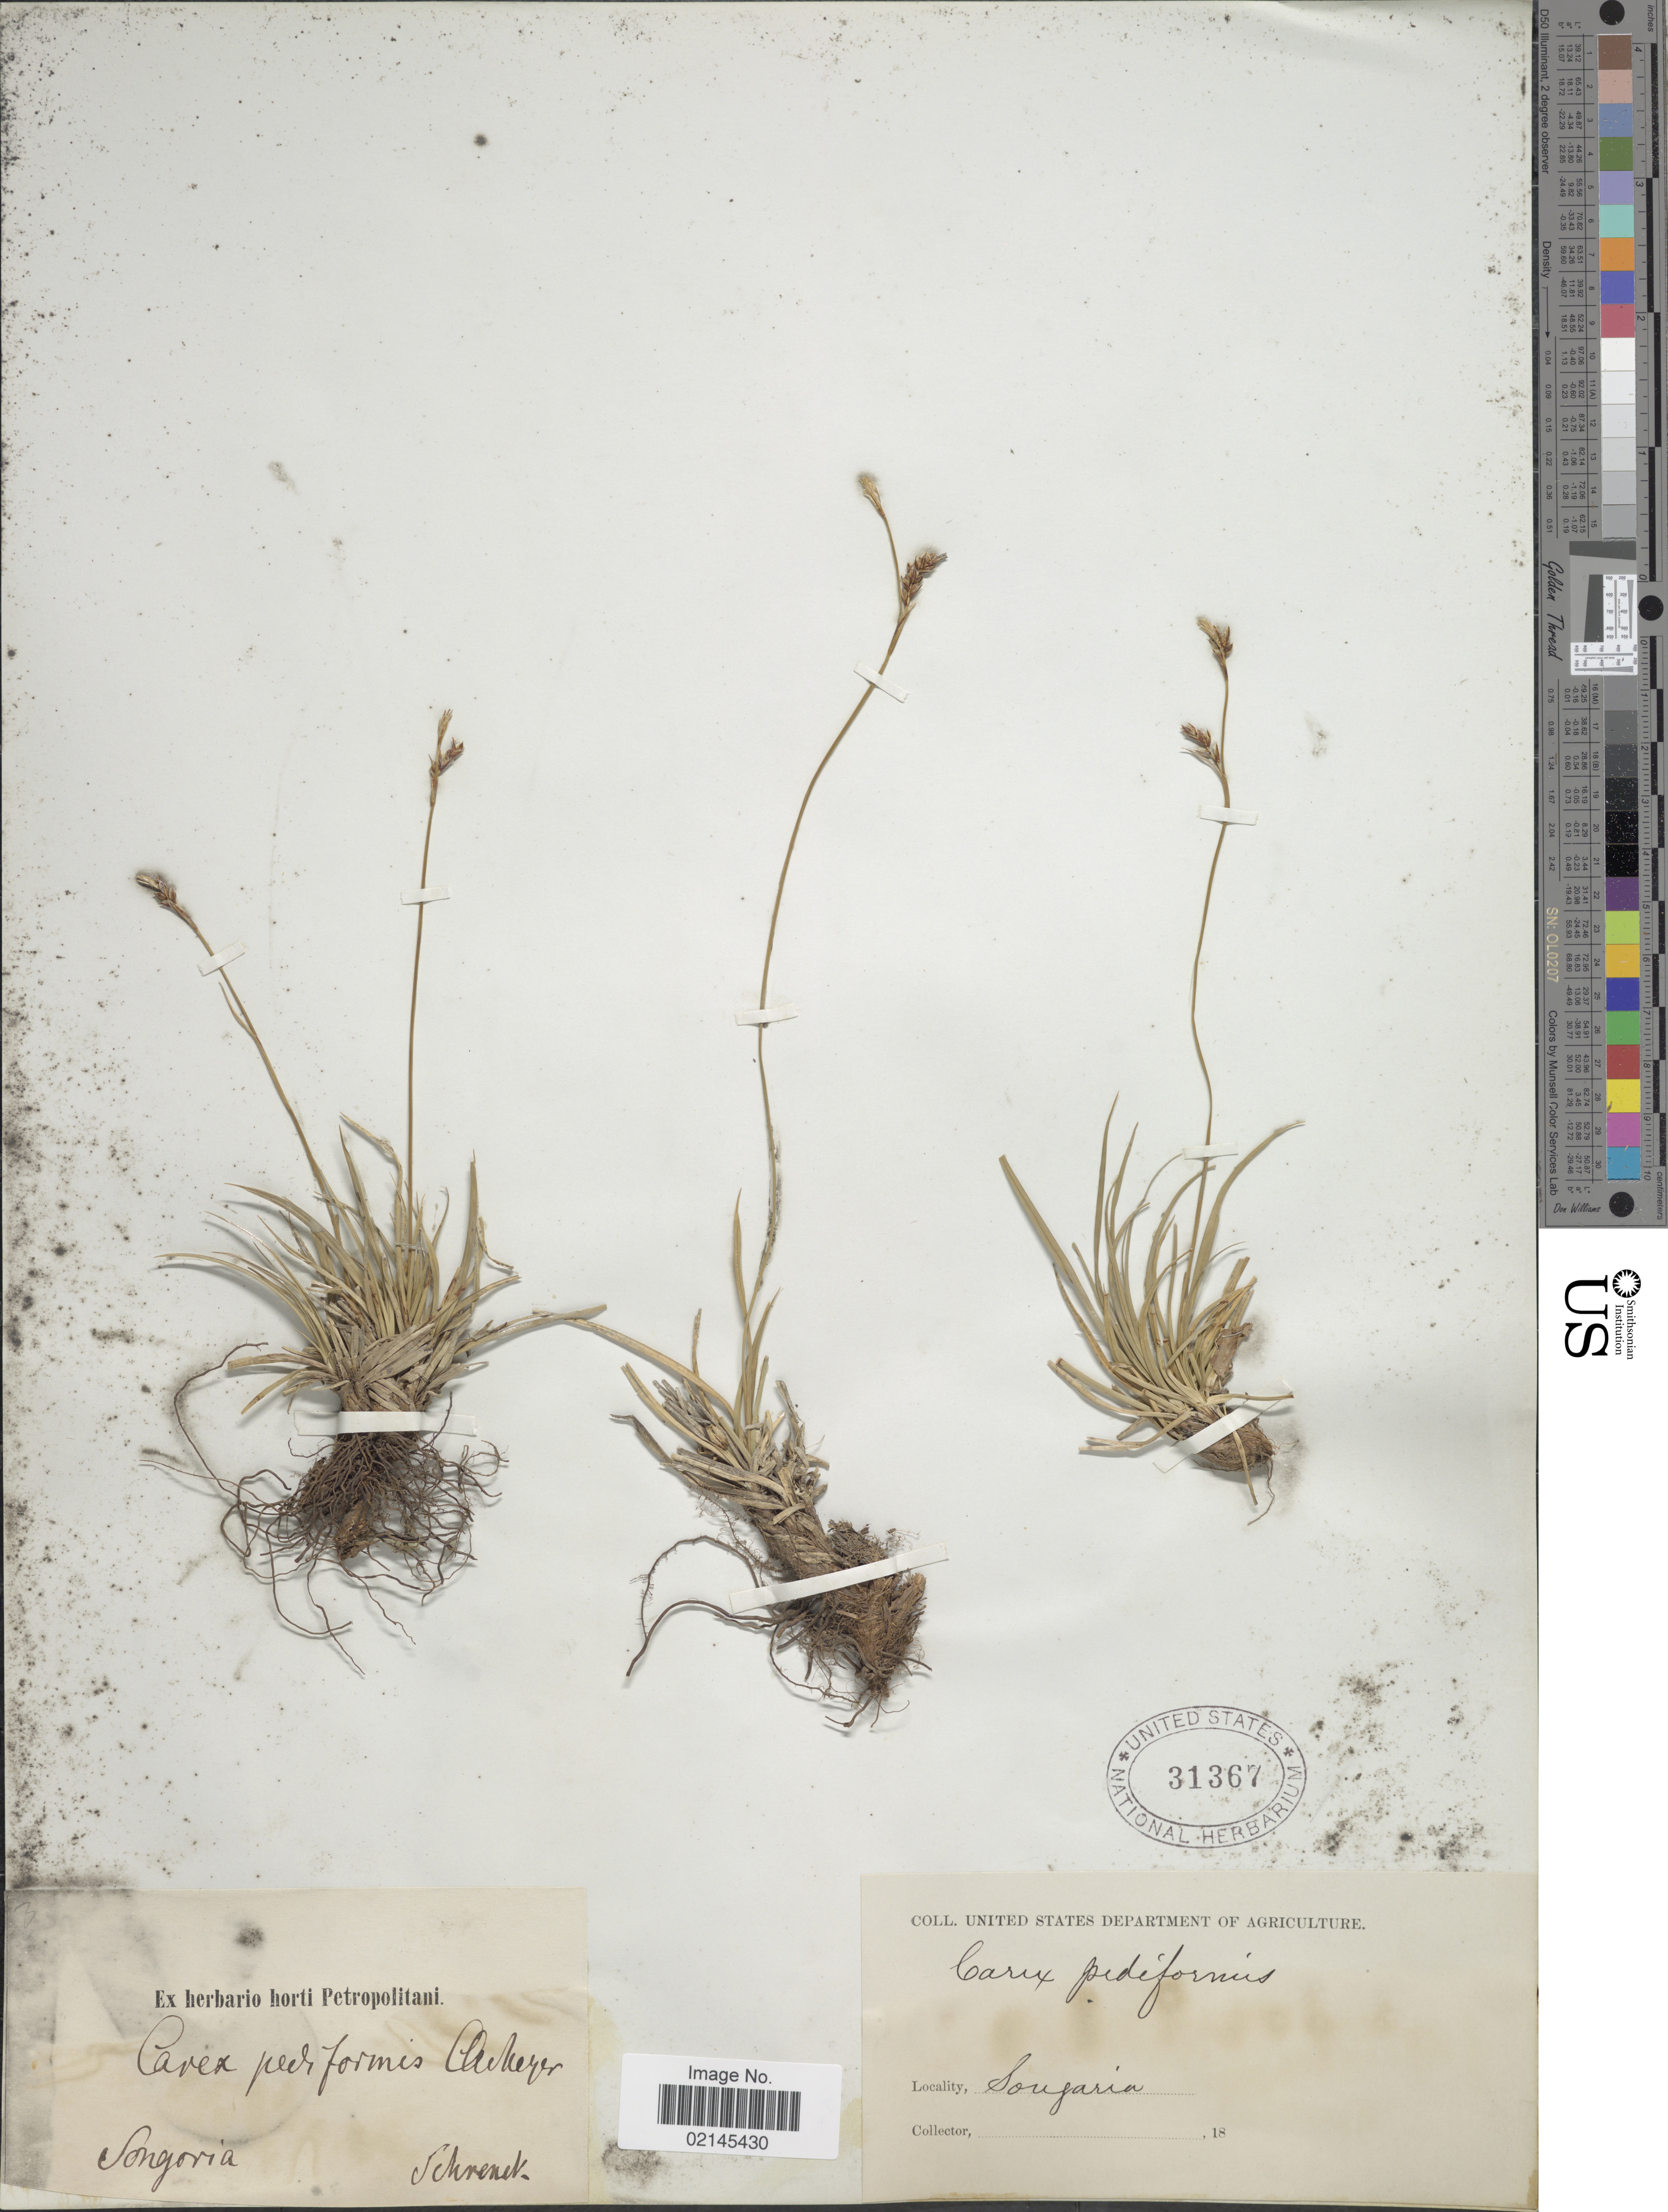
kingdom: Plantae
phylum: Tracheophyta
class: Liliopsida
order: Poales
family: Cyperaceae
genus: Carex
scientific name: Carex pediformis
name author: C.A. Mey.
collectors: -- Schrenck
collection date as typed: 18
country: Kazakhstan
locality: Songoria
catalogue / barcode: US 31367